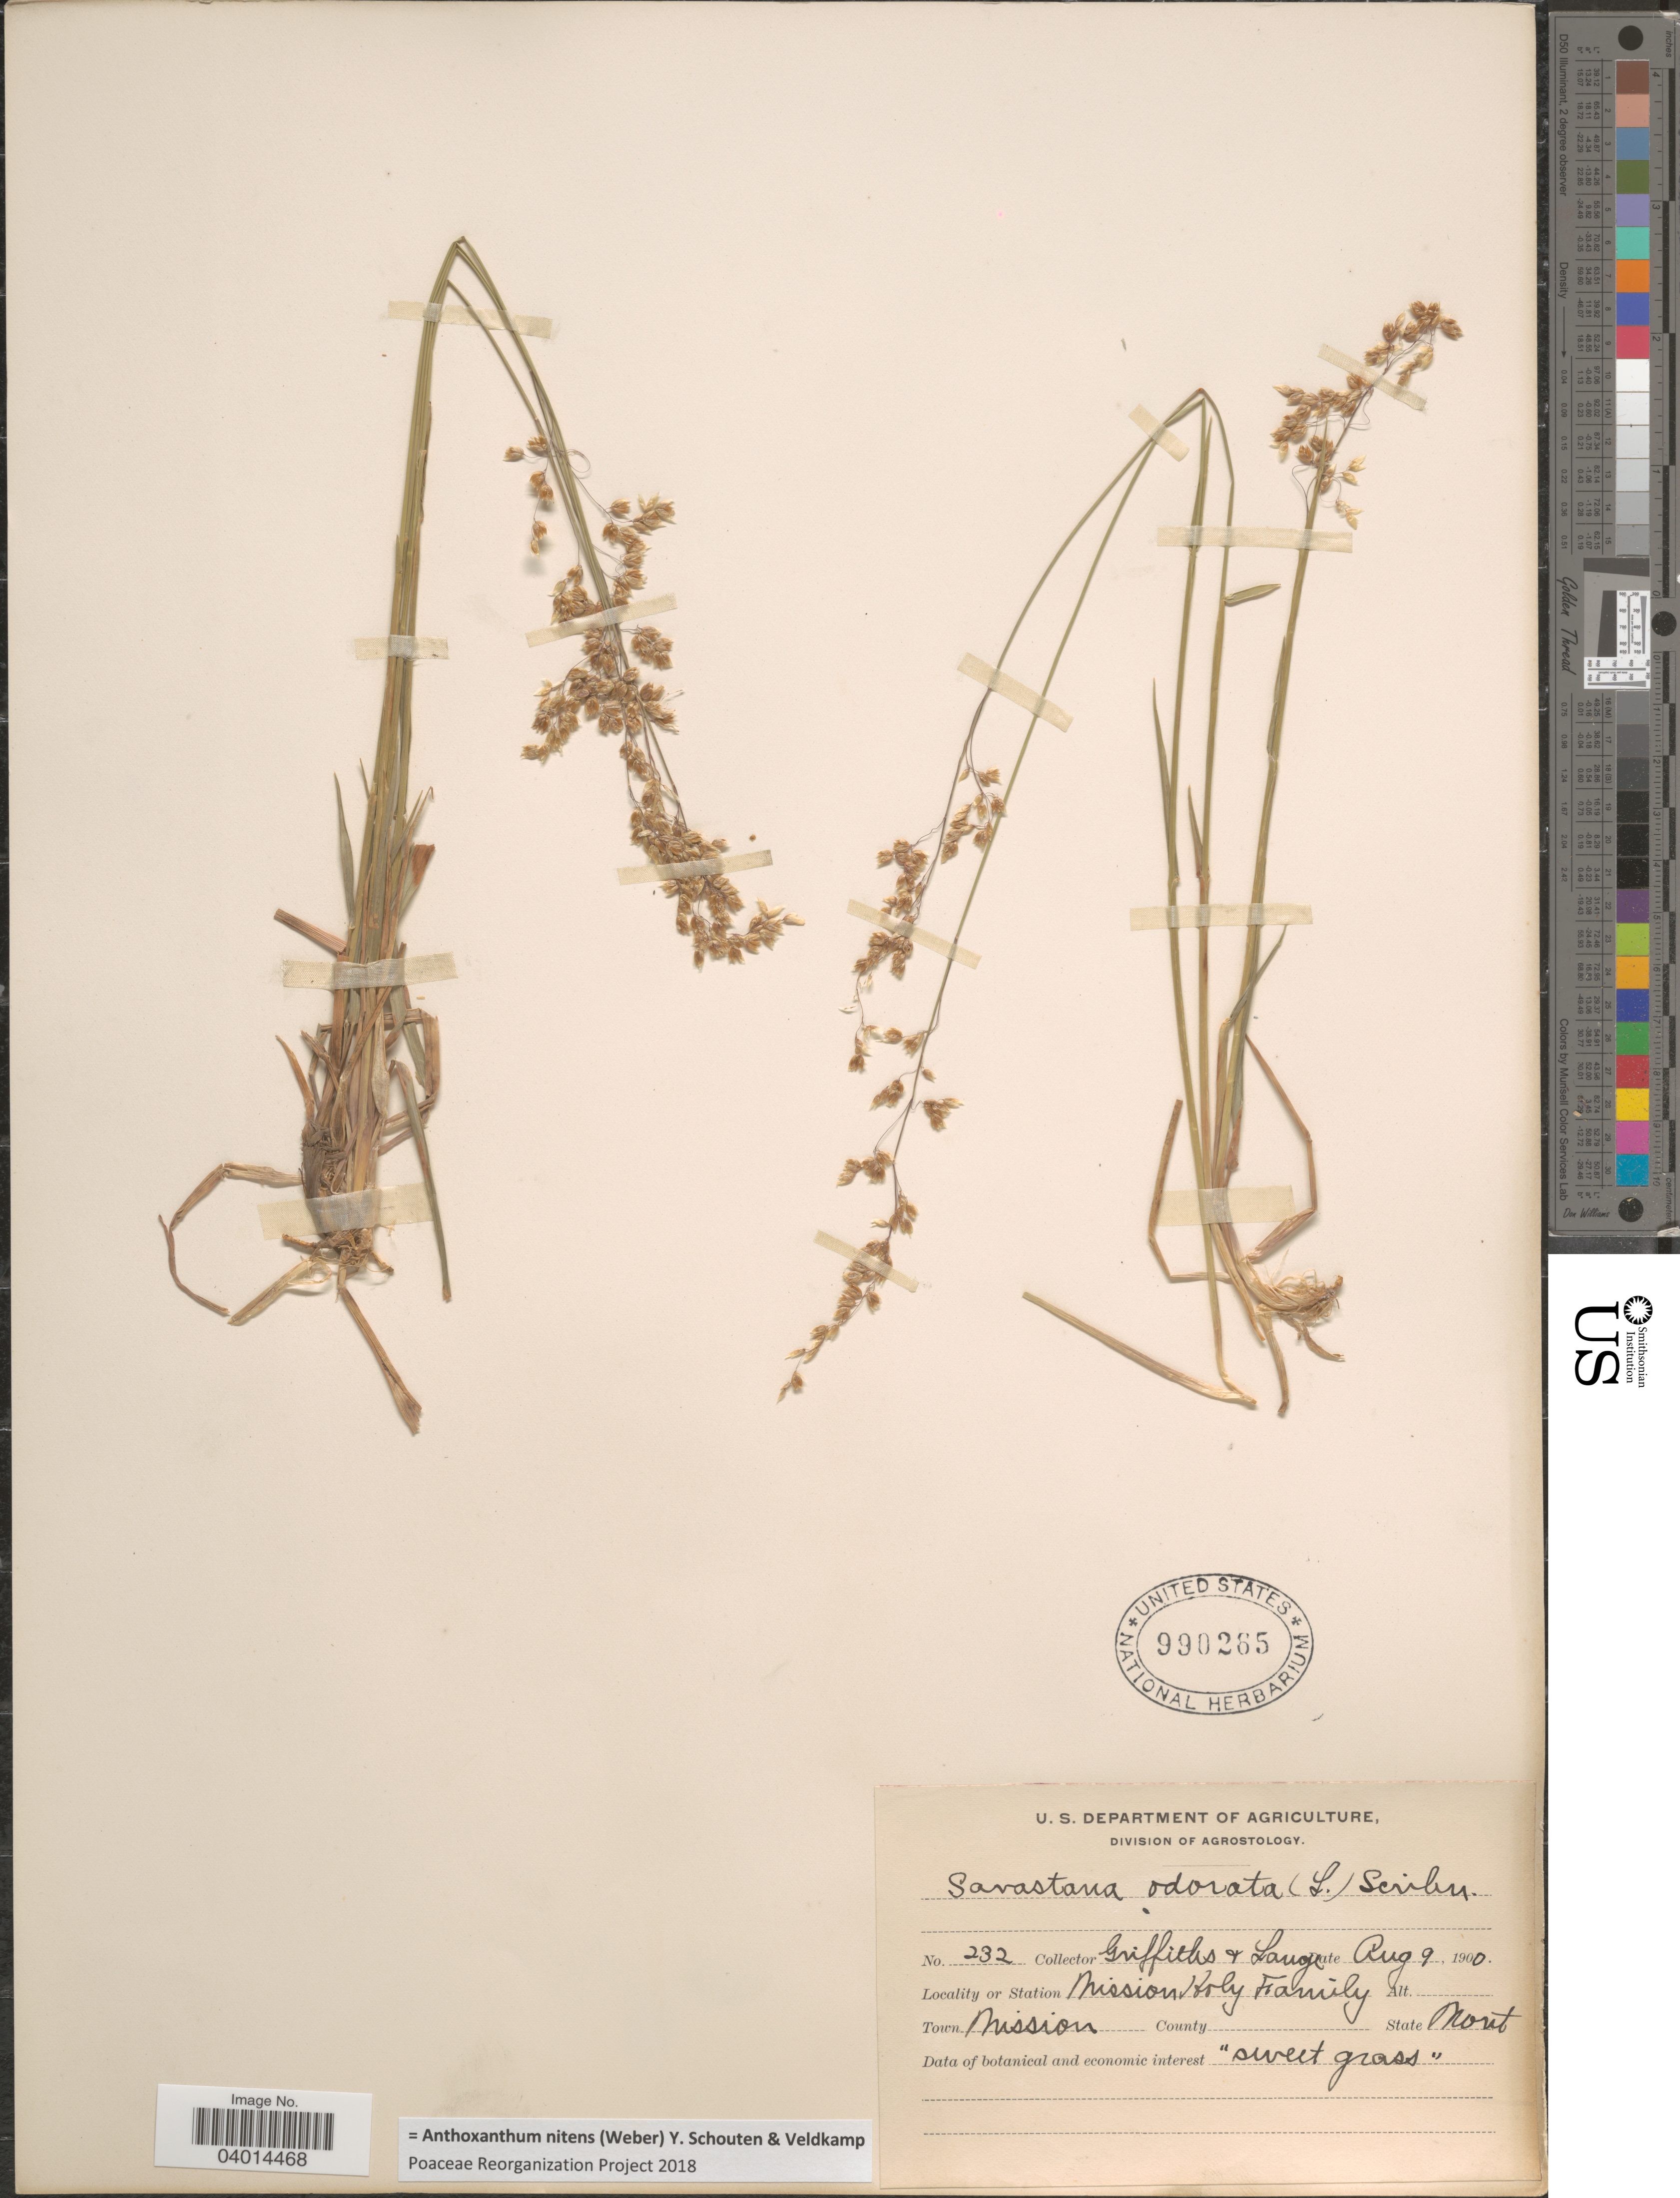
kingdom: Plantae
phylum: Tracheophyta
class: Liliopsida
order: Poales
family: Poaceae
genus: Anthoxanthum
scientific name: Anthoxanthum nitens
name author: (G.H. Weber) R.T.A. Schouten & Veldkamp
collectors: -- Griffiths & -- Lange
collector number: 232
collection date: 1900-08-09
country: United States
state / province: Montana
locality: Mission Holy Family. Town Mission.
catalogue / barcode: US 990265